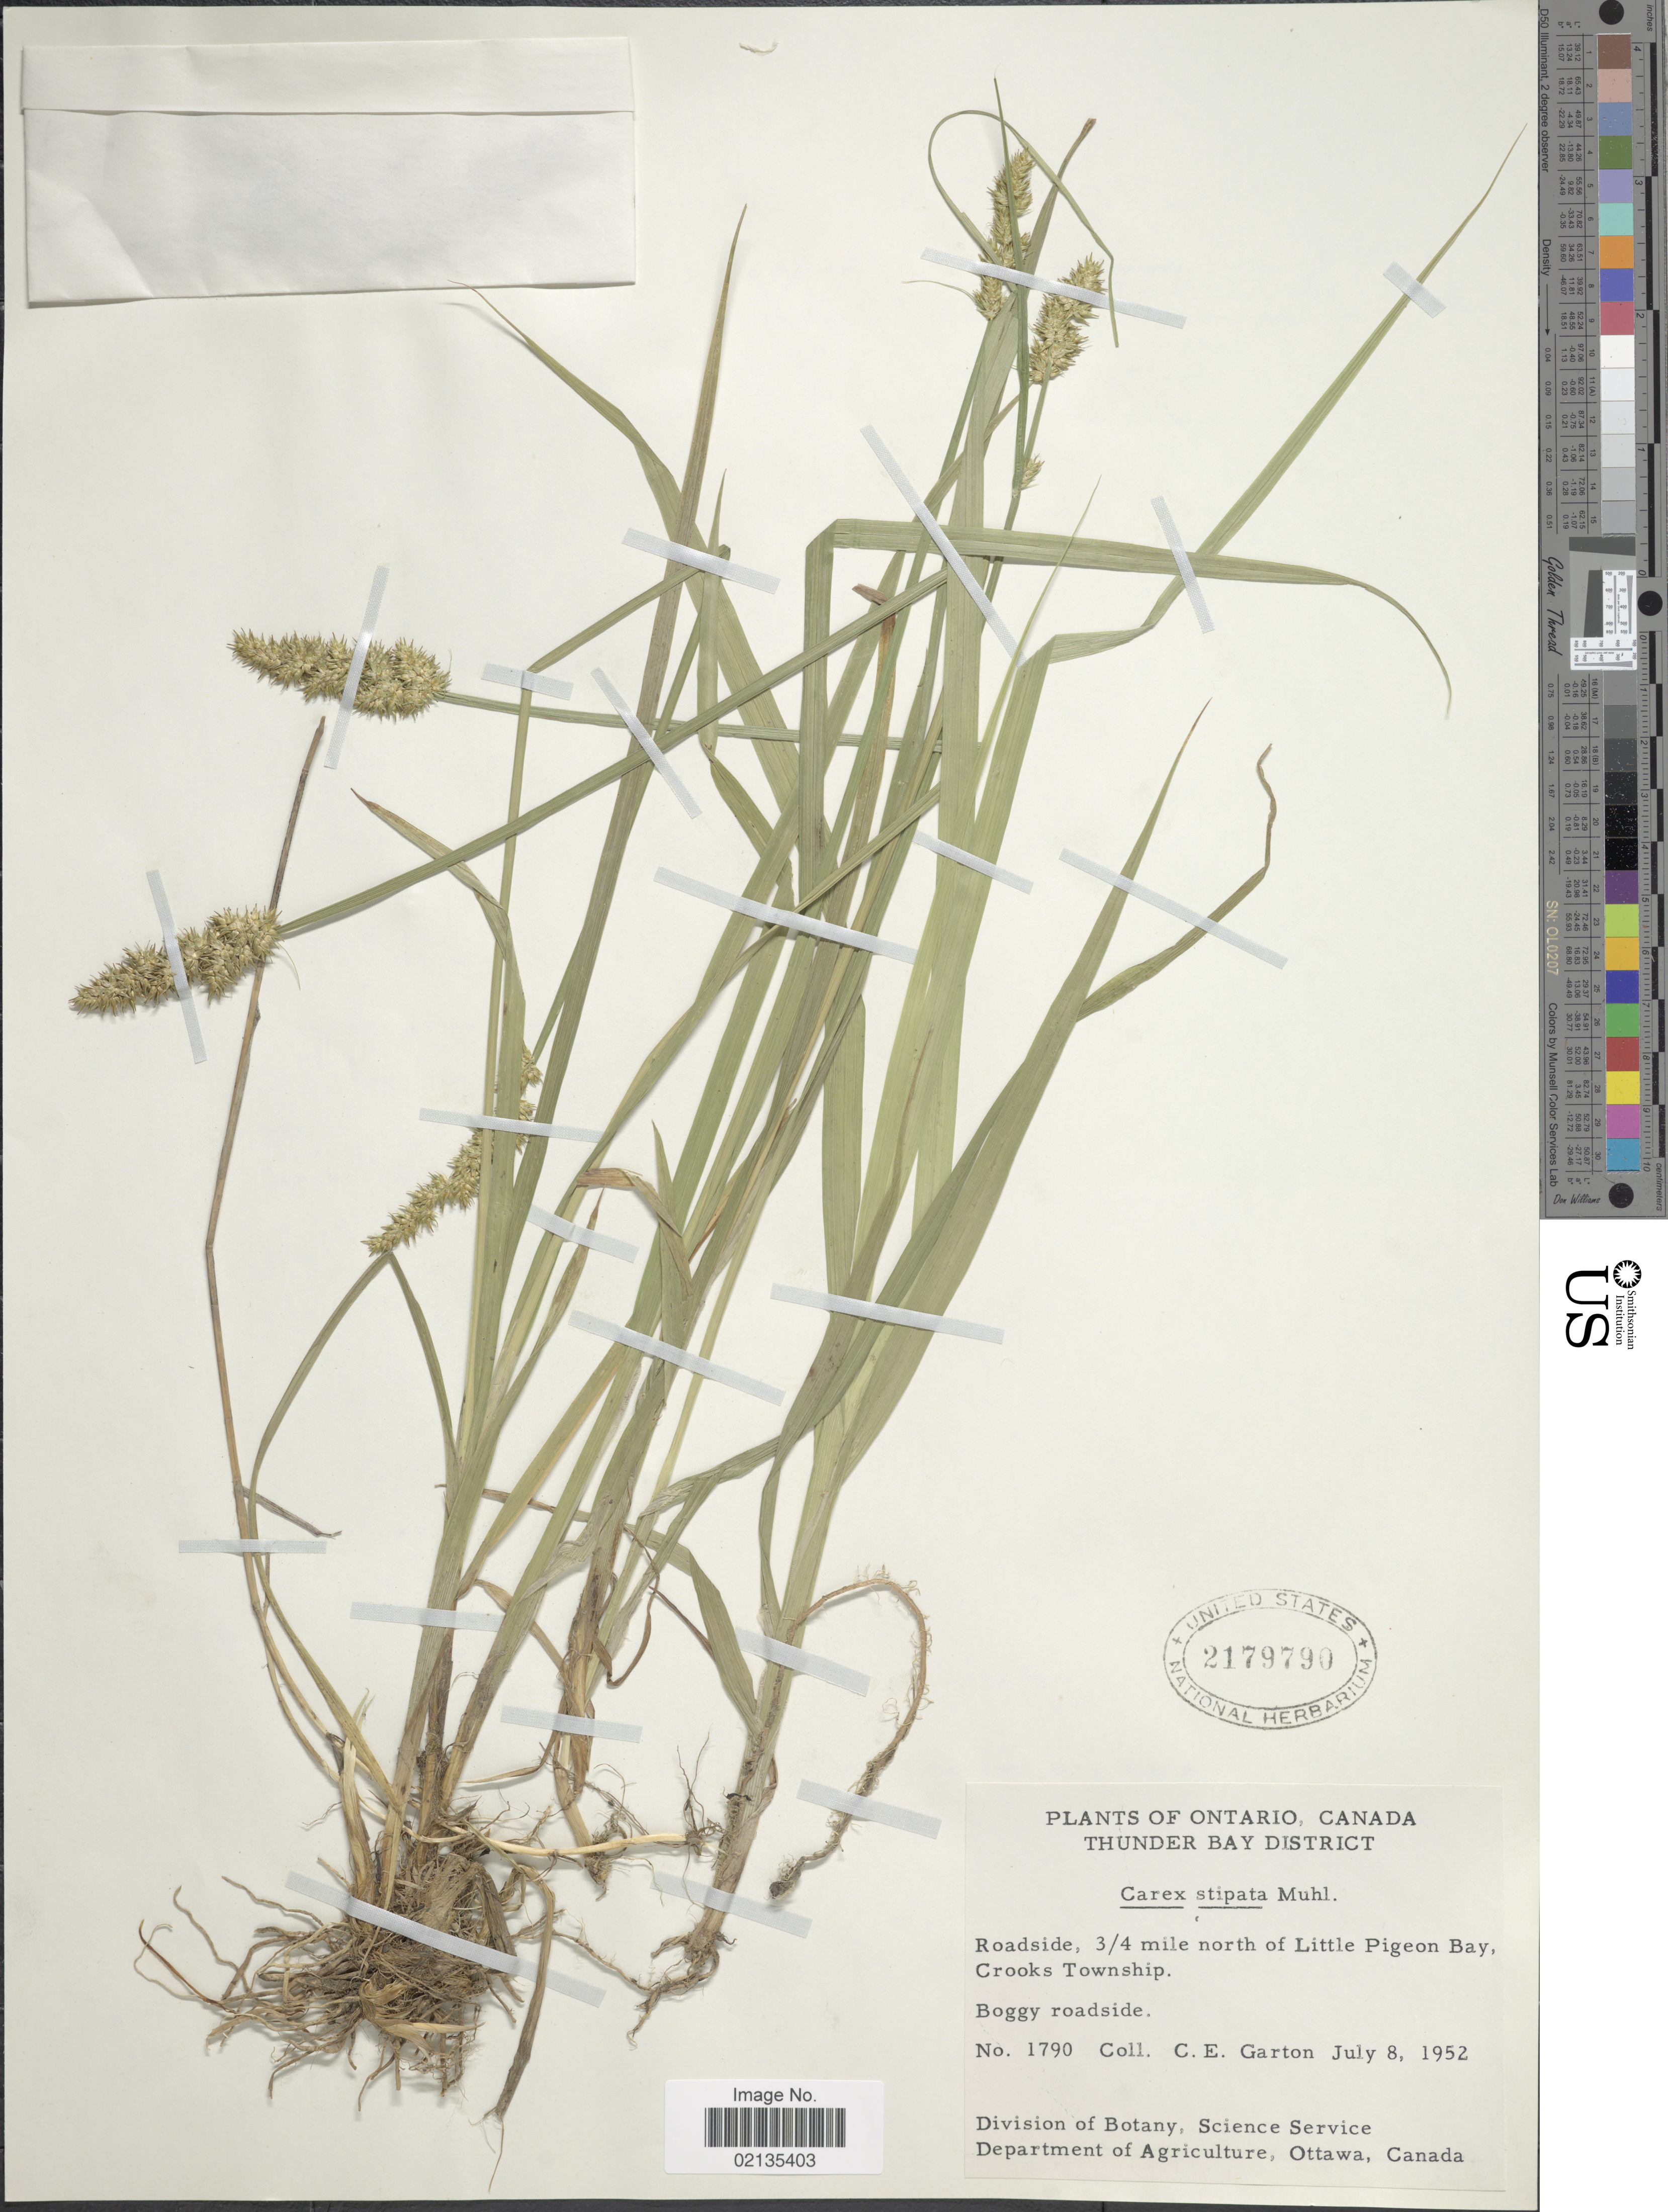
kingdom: Plantae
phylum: Tracheophyta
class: Liliopsida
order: Poales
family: Cyperaceae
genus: Carex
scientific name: Carex stipata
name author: Muhl. ex Willd.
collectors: C. E. Garton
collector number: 1790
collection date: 1952-07-08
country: Canada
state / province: Ontario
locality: Thunder Bay District, roadside 3/4 mile north of Little Pigeon Bay, Crooks Township, boggy roadside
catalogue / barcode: US 2179790